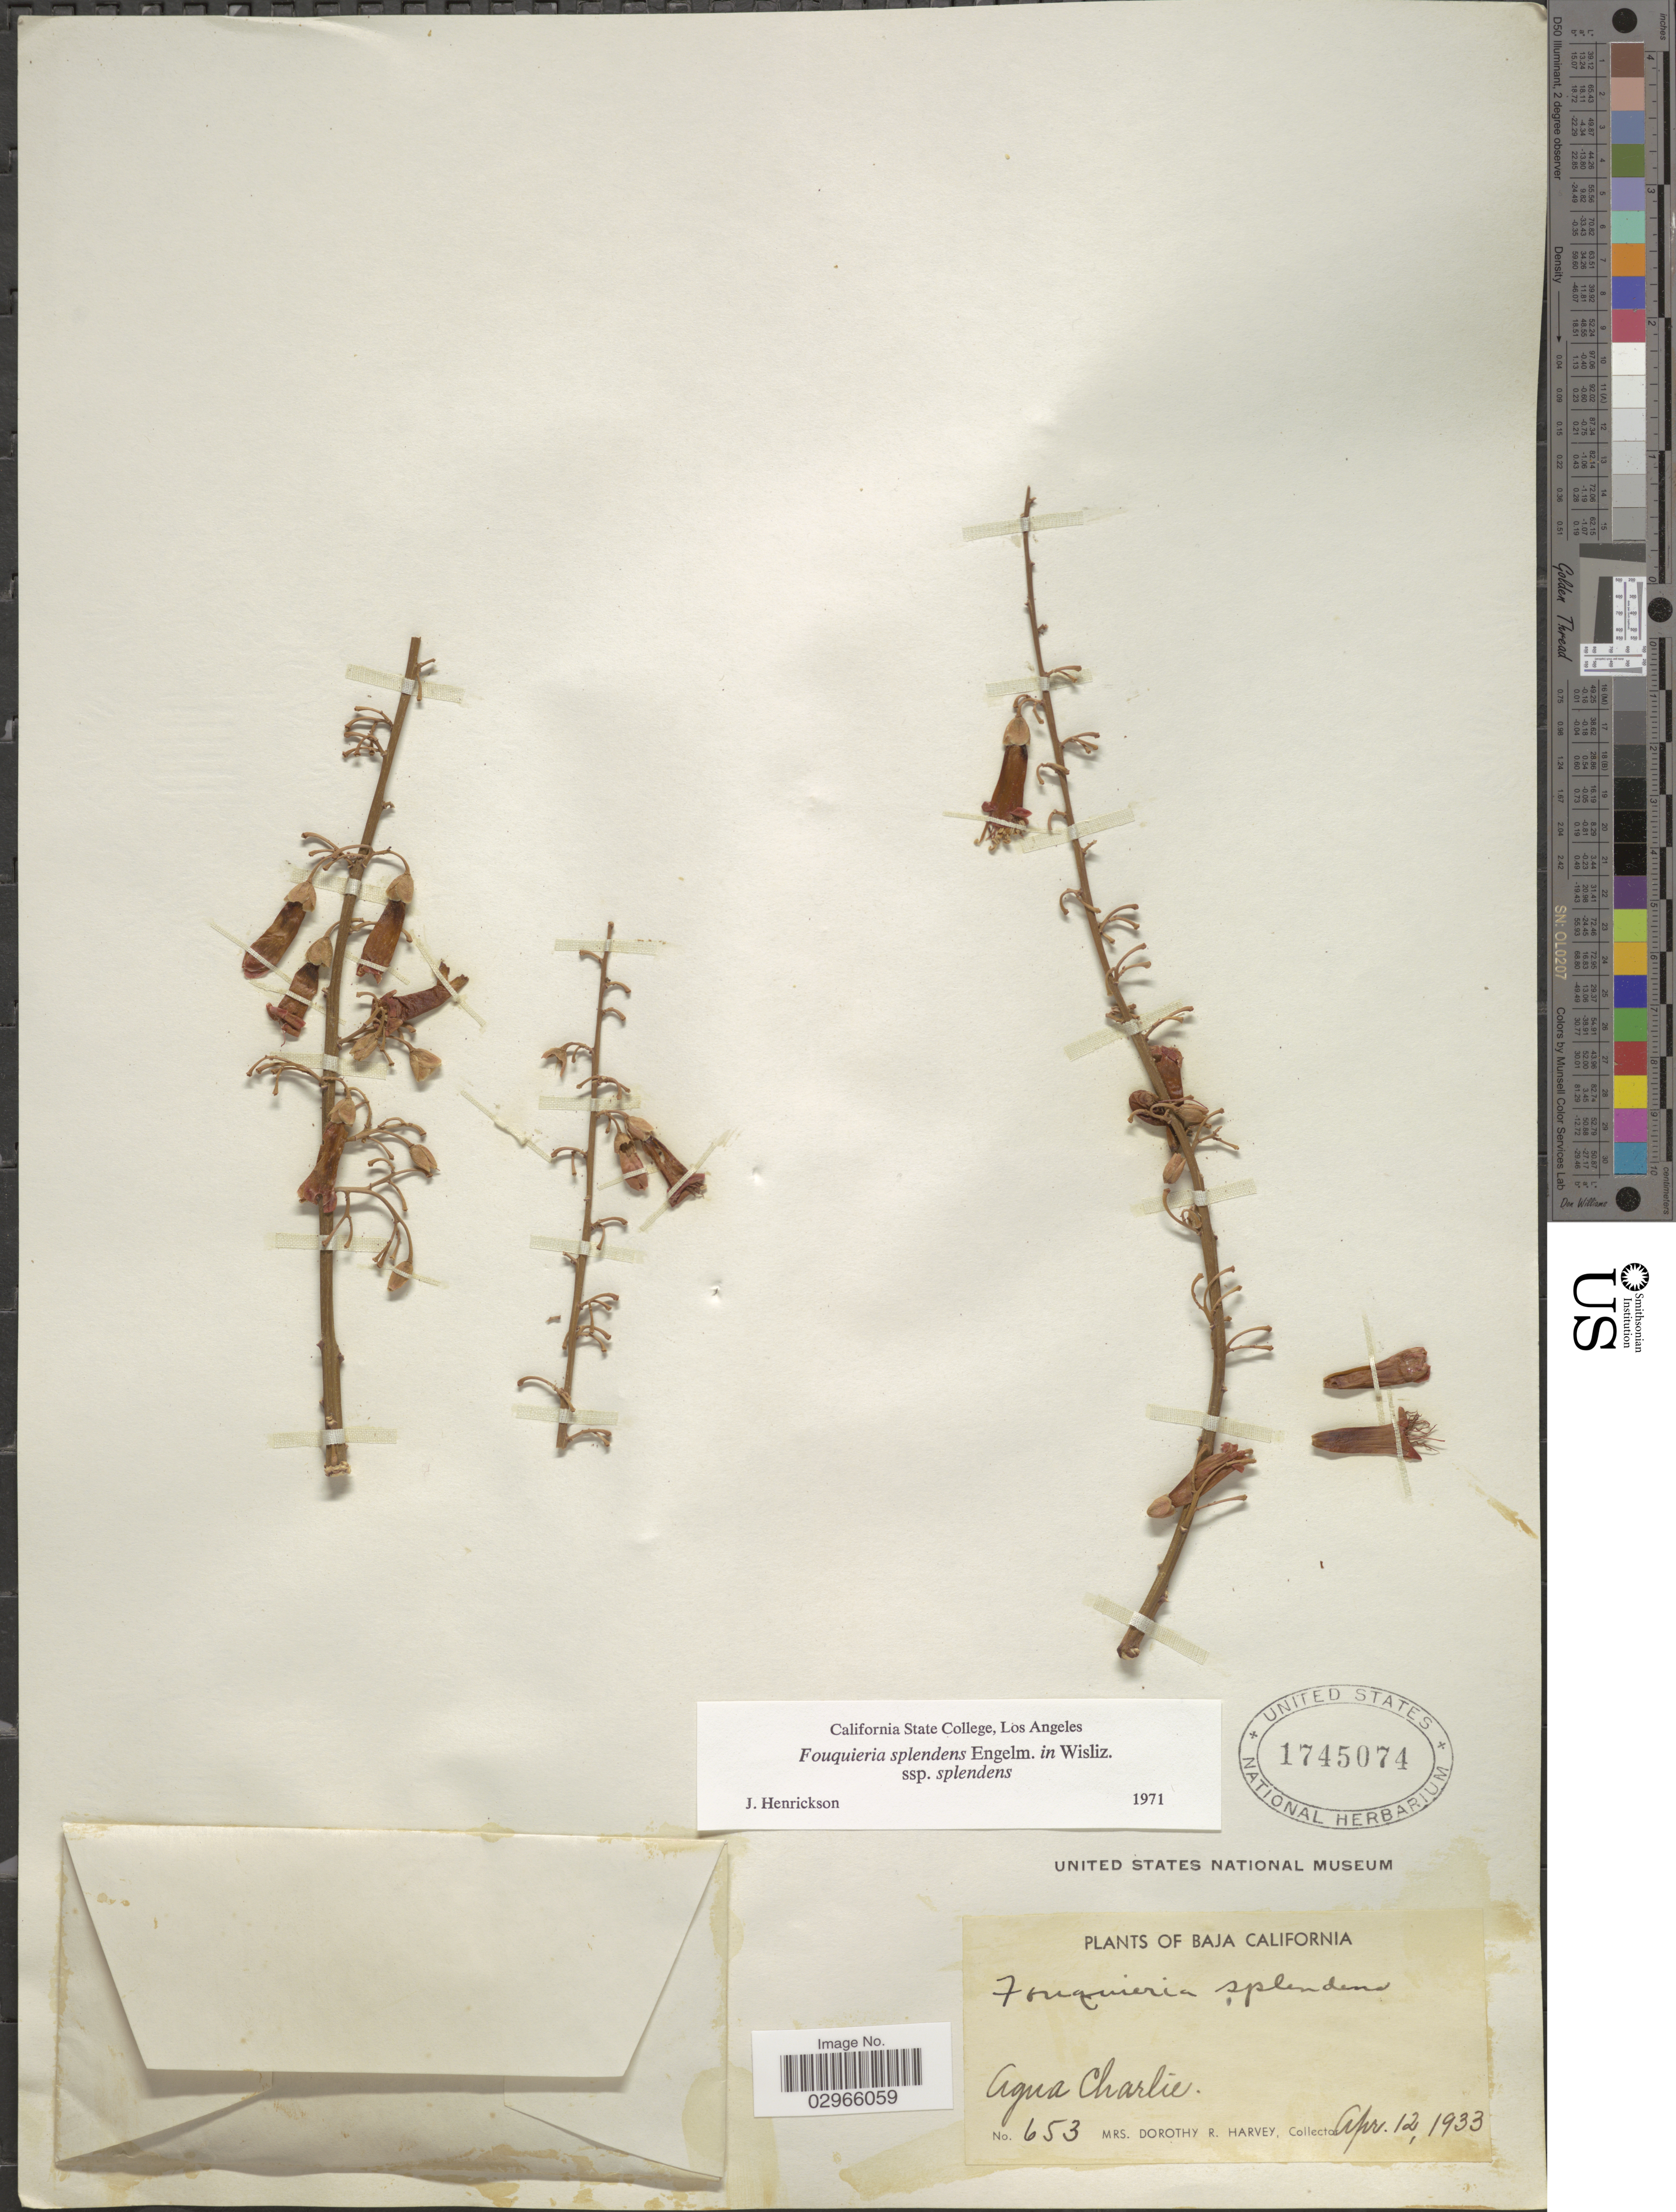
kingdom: Plantae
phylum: Tracheophyta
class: Magnoliopsida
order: Ericales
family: Fouquieriaceae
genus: Fouquieria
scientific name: Fouquieria splendens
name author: Engelm.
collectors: Harvey, Mrs. D. R.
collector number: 653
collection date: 1933-04-12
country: Mexico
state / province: Baja California Norte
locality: Agua Charlie.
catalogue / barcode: US 1745074